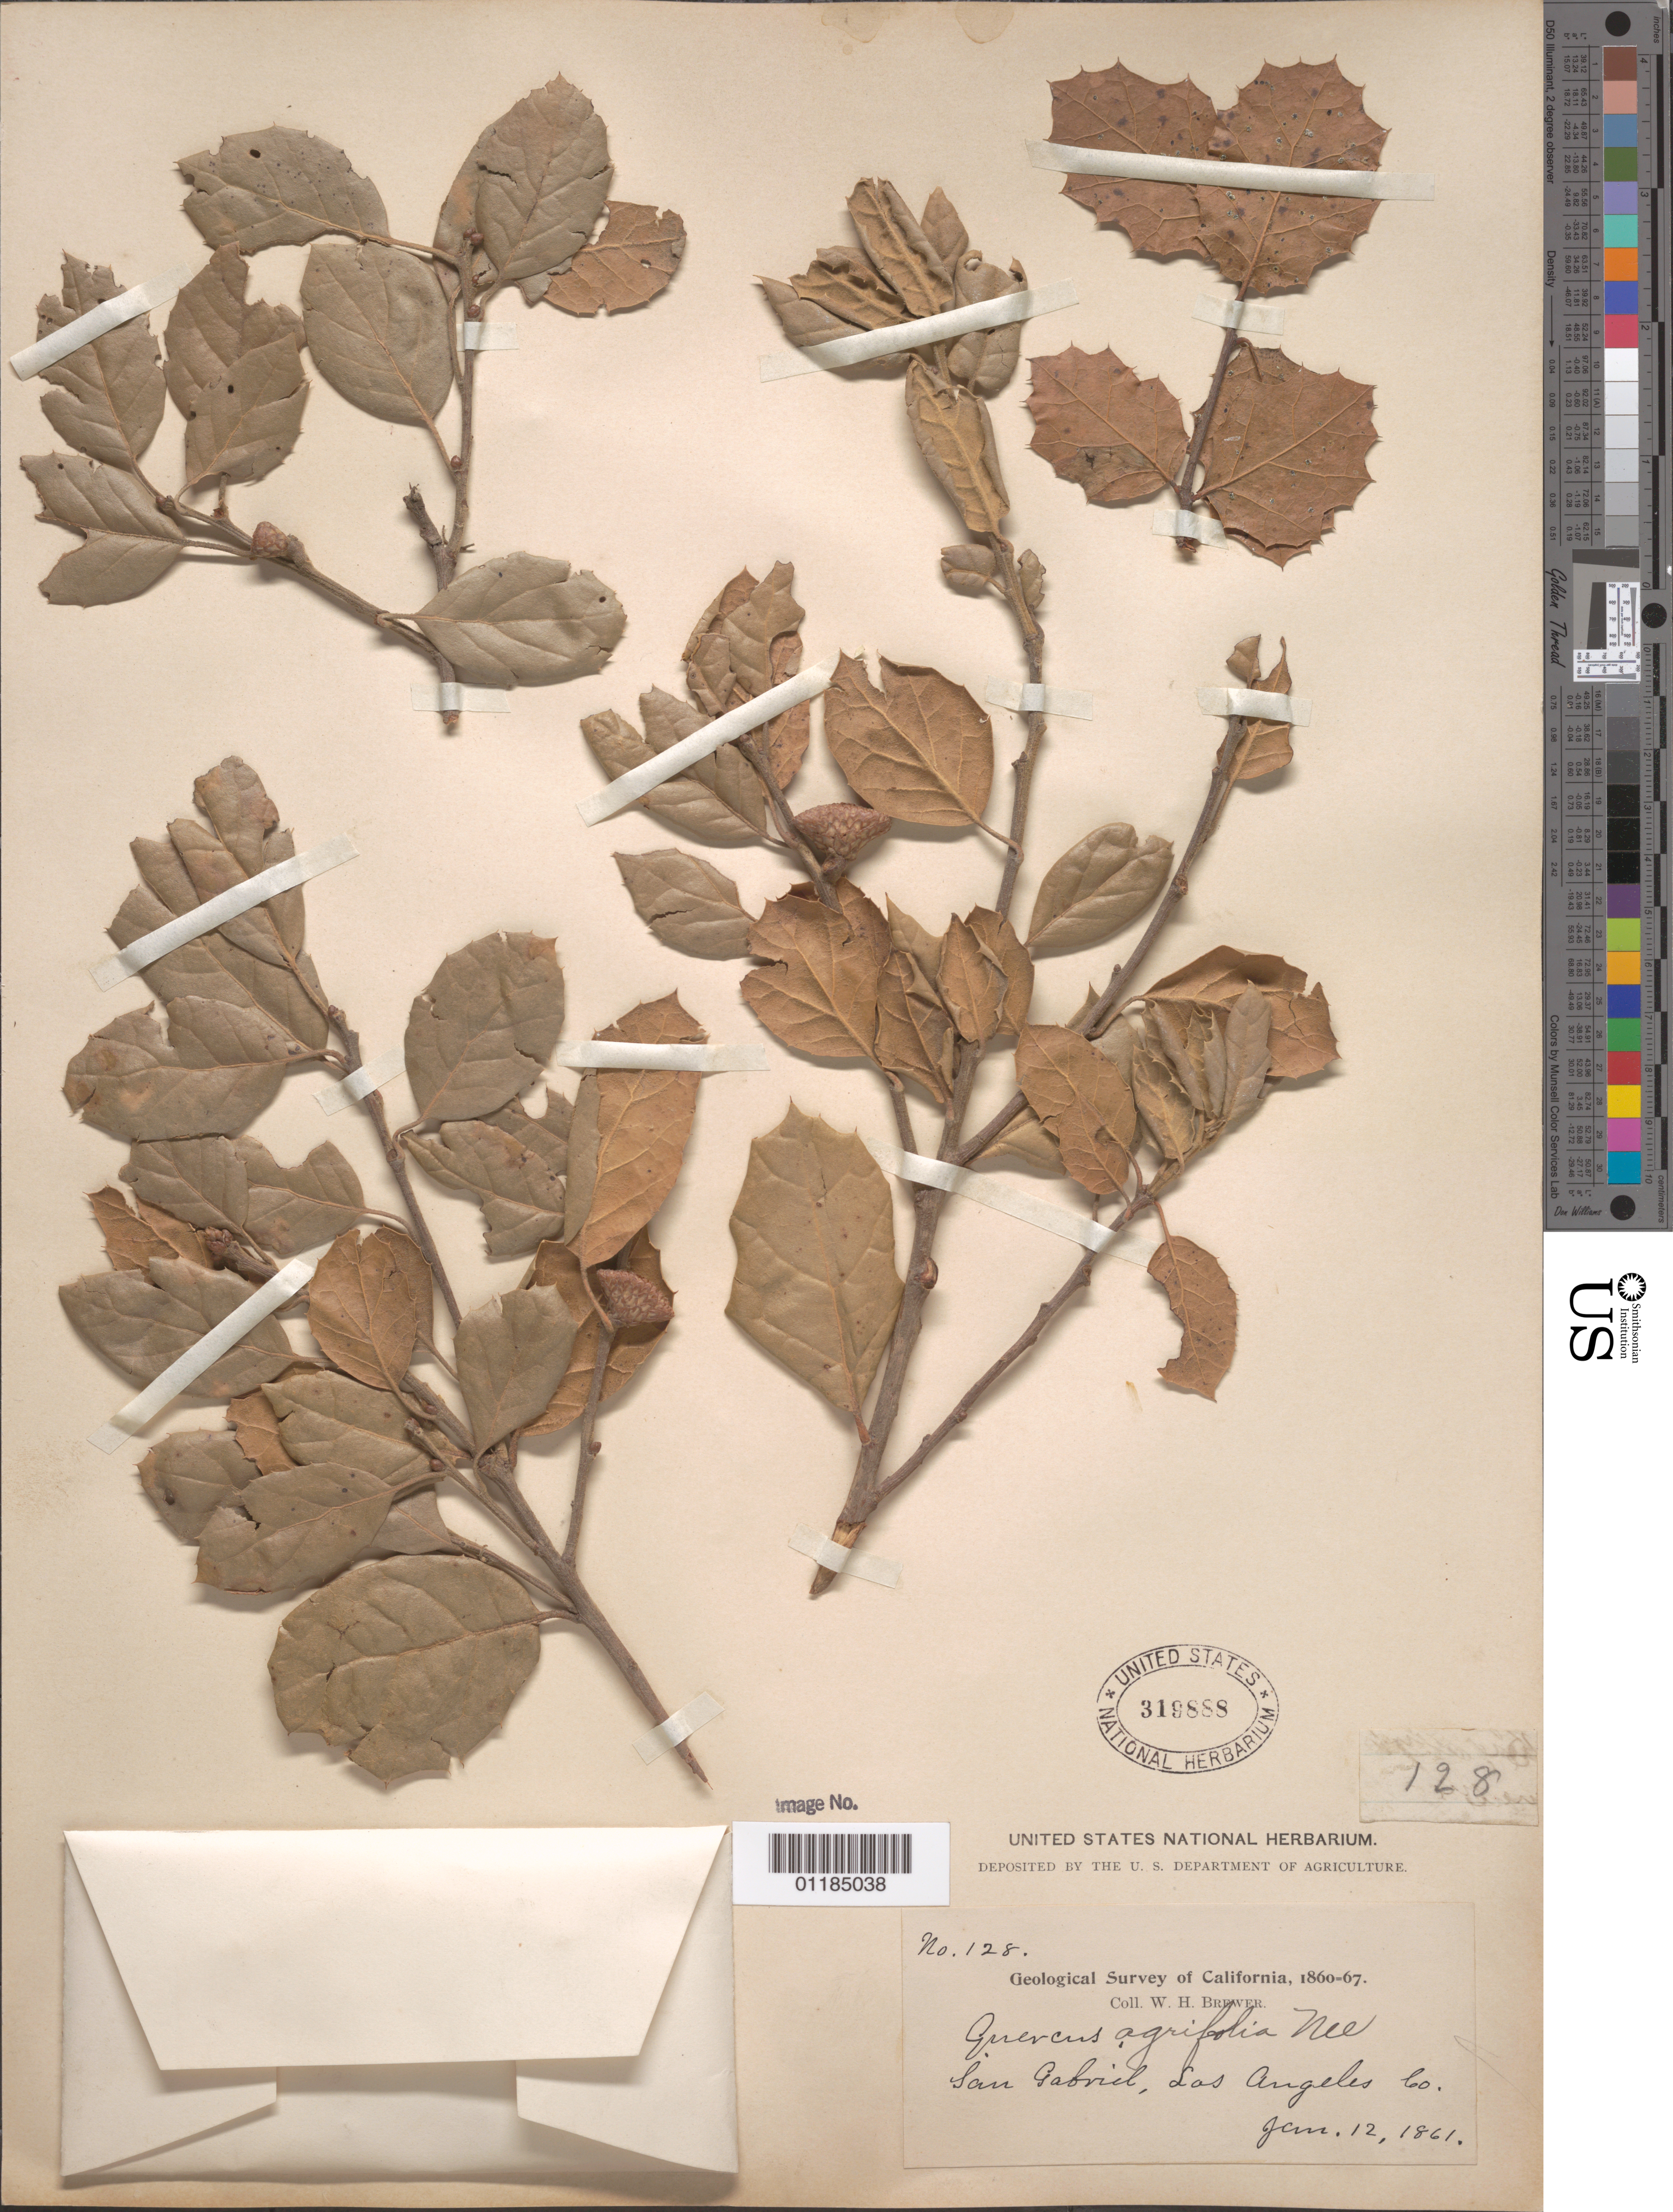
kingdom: Plantae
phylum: Tracheophyta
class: Magnoliopsida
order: Fagales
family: Fagaceae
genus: Quercus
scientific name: Quercus agrifolia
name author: Née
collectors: W. H. Brewer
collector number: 128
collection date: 1861-01-12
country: United States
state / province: California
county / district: Los Angeles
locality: San Gabriel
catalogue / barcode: US 319888